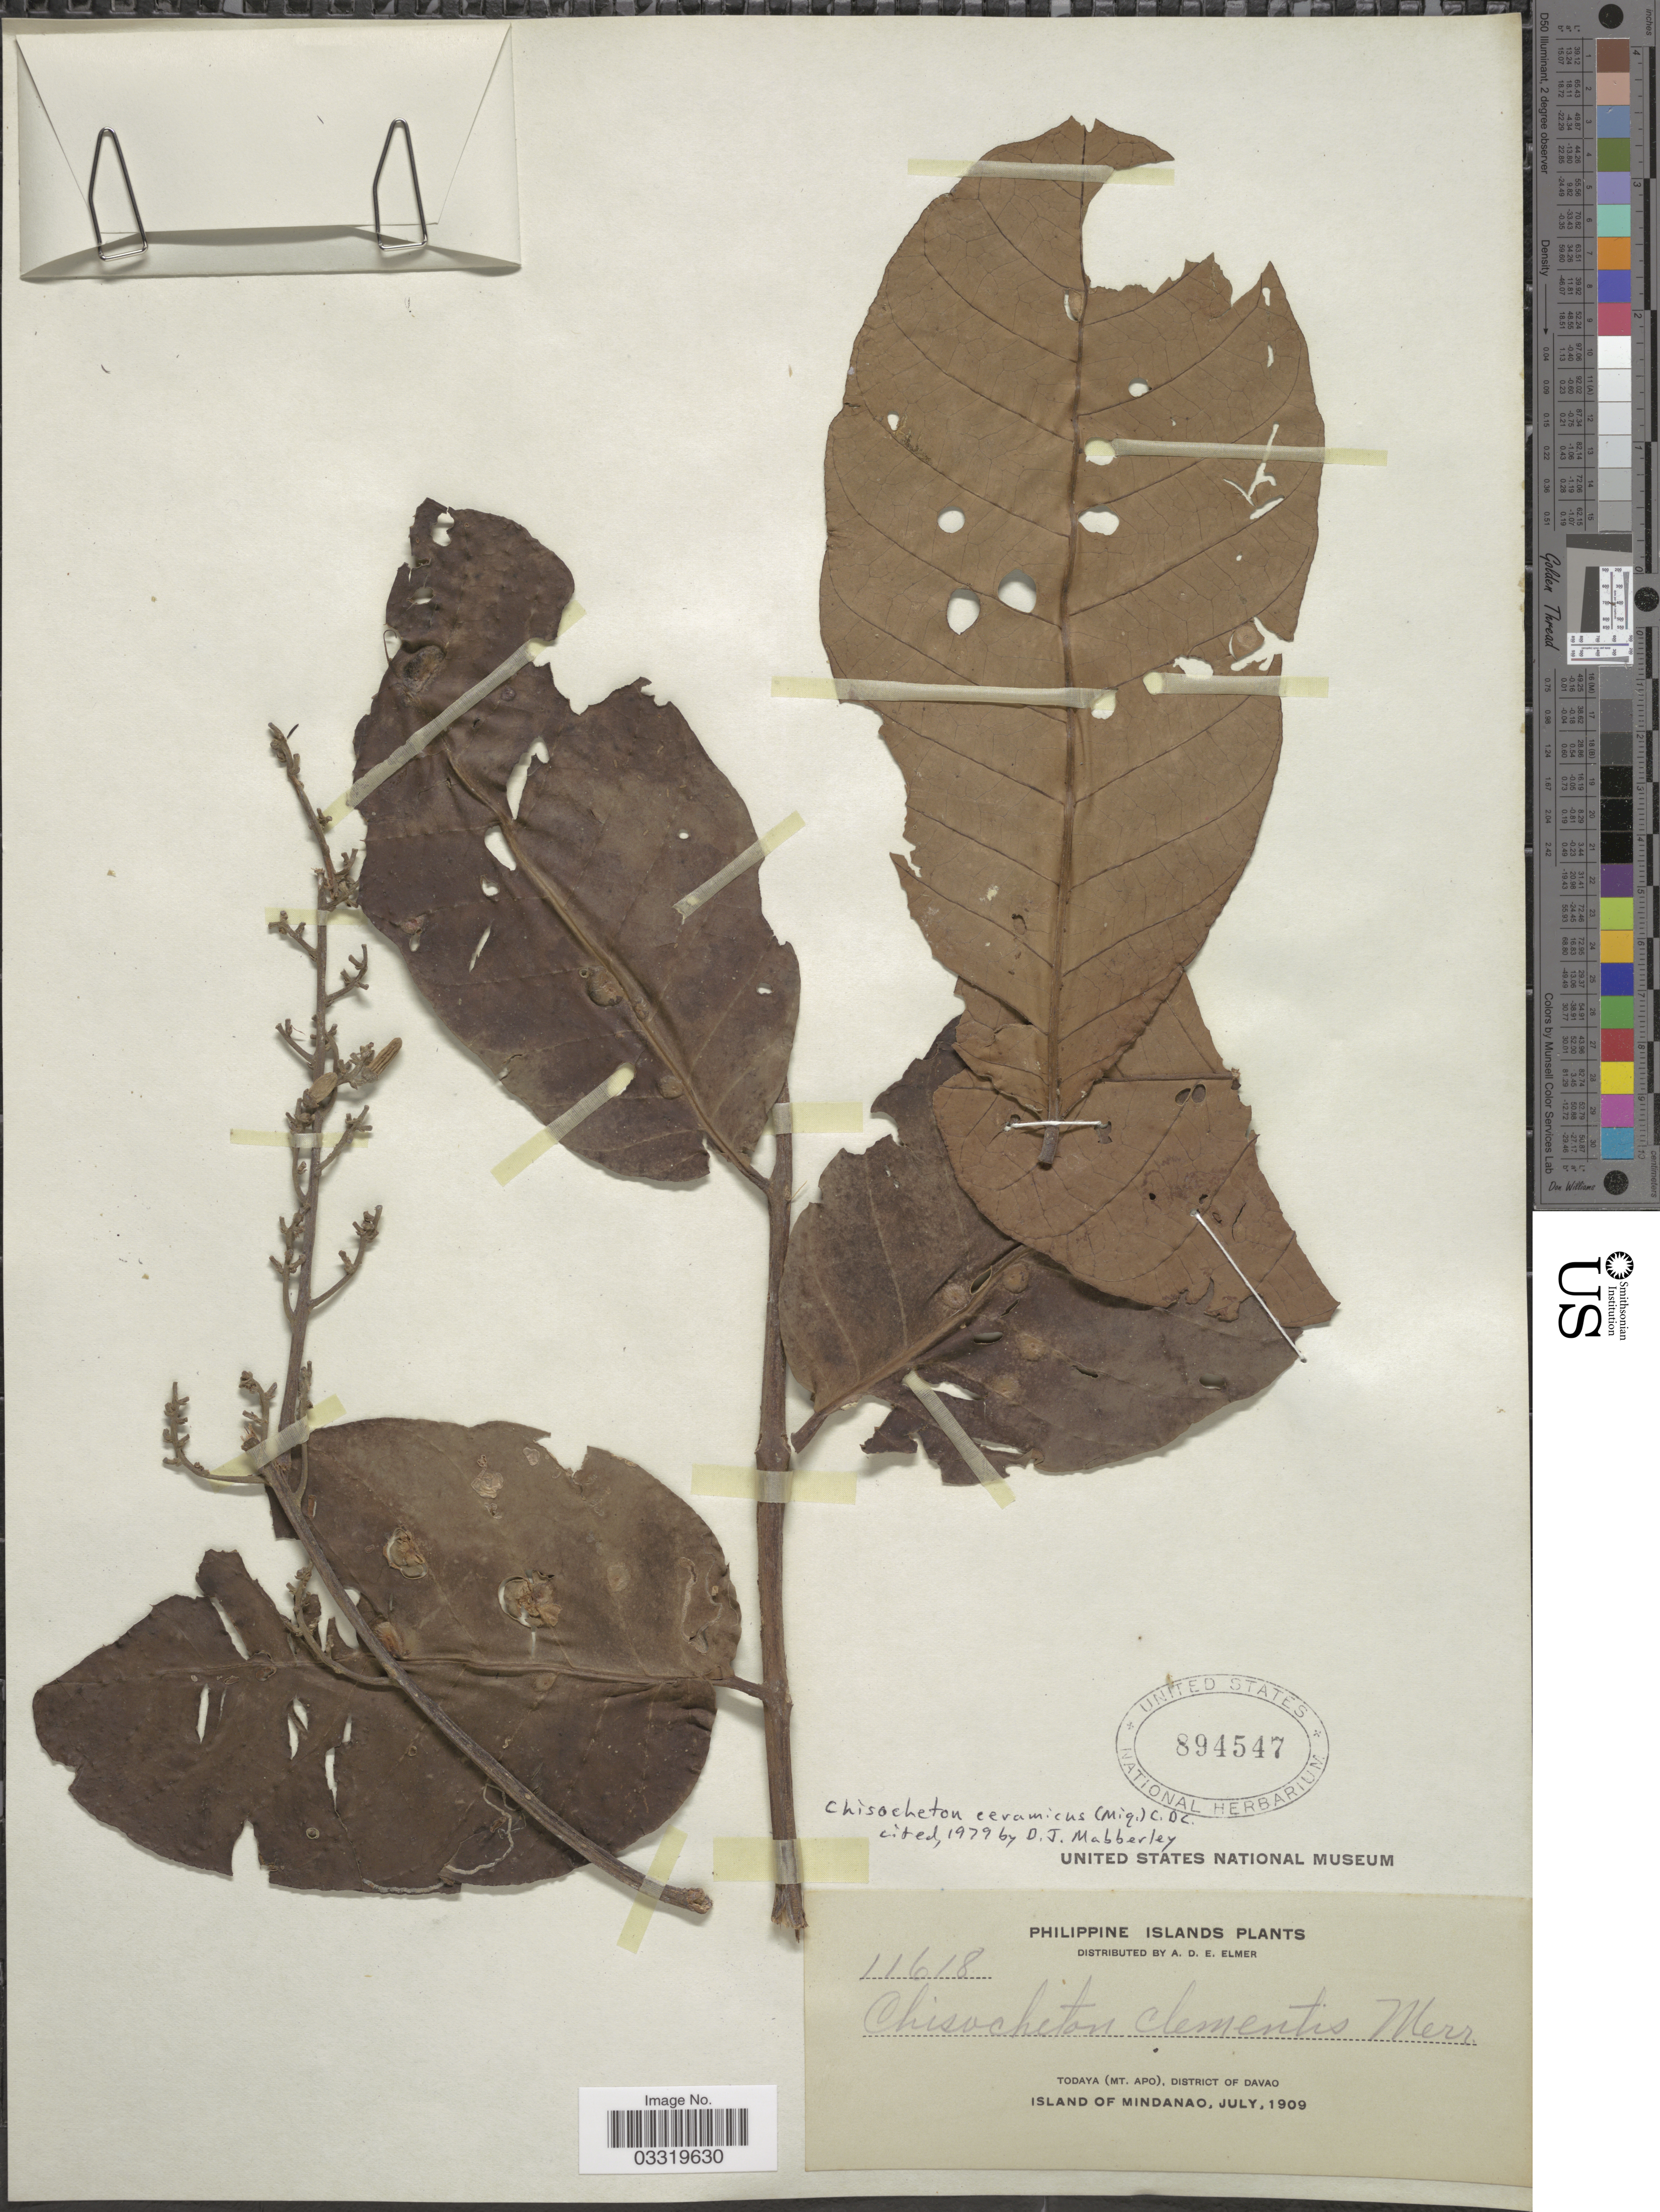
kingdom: Plantae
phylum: Tracheophyta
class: Magnoliopsida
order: Sapindales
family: Meliaceae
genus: Chisocheton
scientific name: Chisocheton ceramicus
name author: (Miq.) C. DC.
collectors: A. D. E. Elmer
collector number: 11618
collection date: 1909-07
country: Philippines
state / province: Davao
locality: Philippine Islands. Todaya (Mt. apo), District of Davao. Island of Mindanao.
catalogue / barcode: US 894547